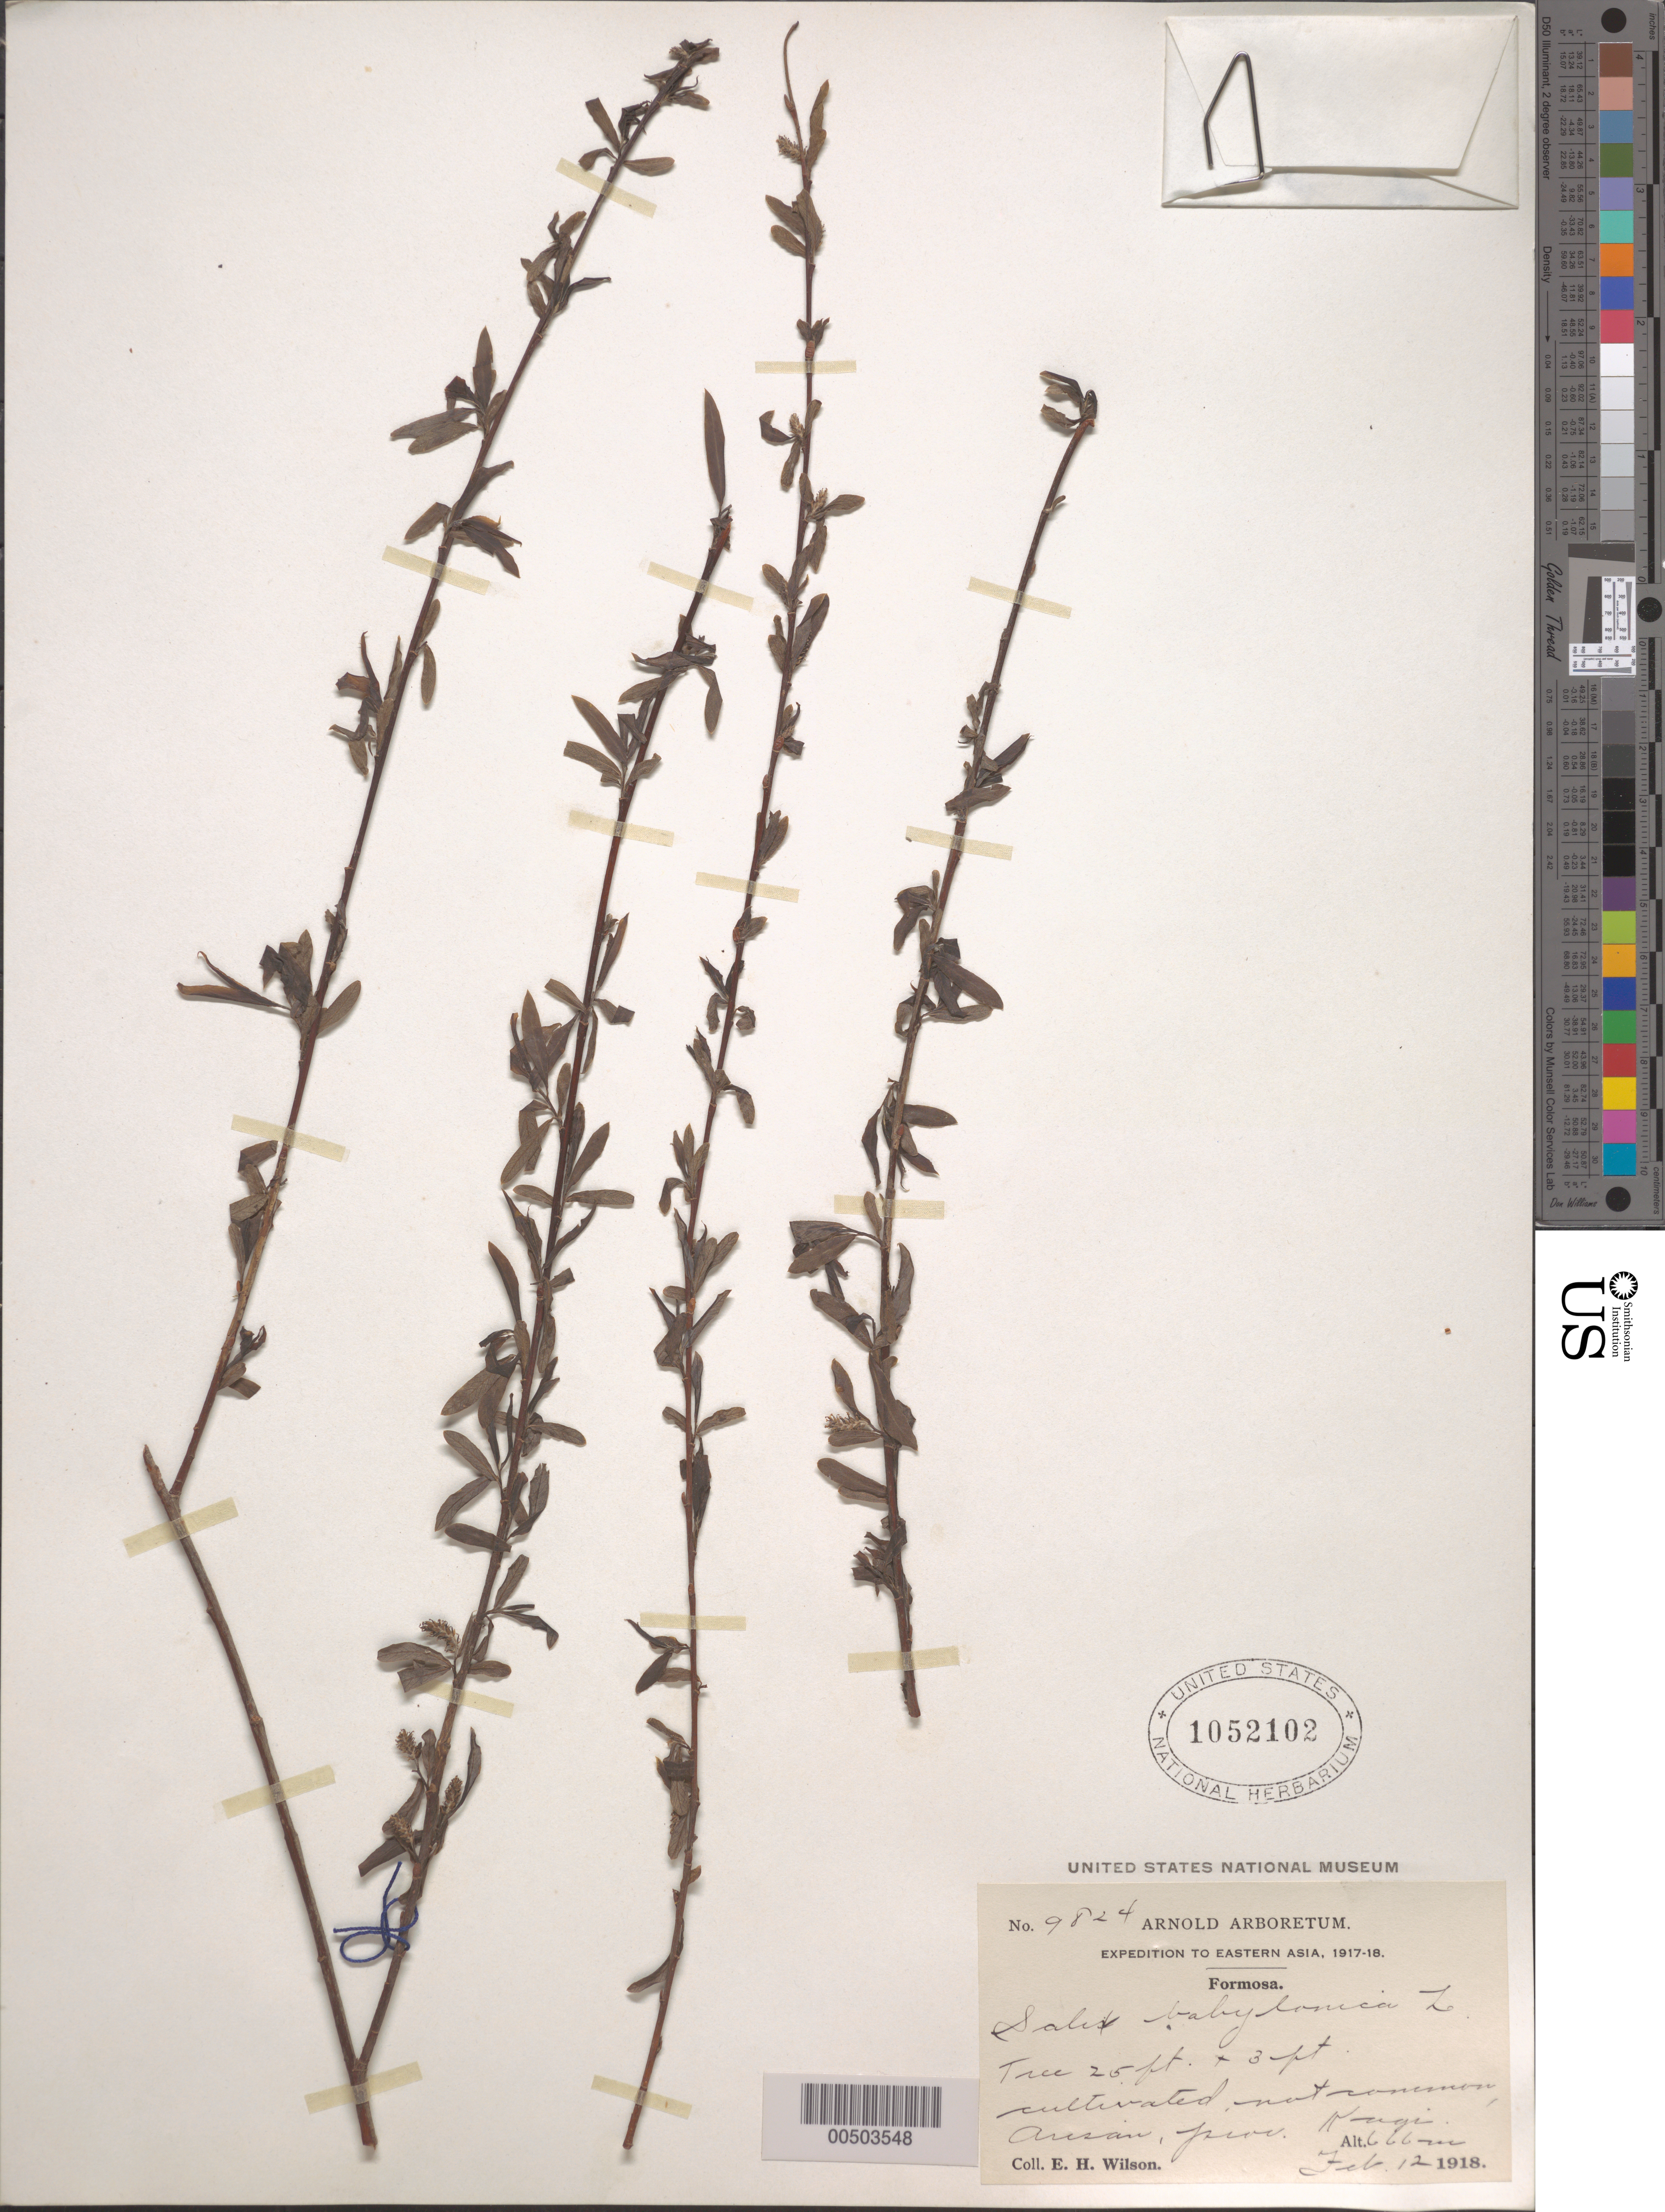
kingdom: Plantae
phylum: Tracheophyta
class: Magnoliopsida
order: Malpighiales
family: Salicaceae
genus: Salix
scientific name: Salix babylonica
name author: L.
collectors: E. H. Wilson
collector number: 9824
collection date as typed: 12 Feb 1918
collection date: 1918-02-12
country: Taiwan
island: Taiwan [Formosa]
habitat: Tree 25 ft., cultivated not common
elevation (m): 666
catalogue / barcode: US 1052102